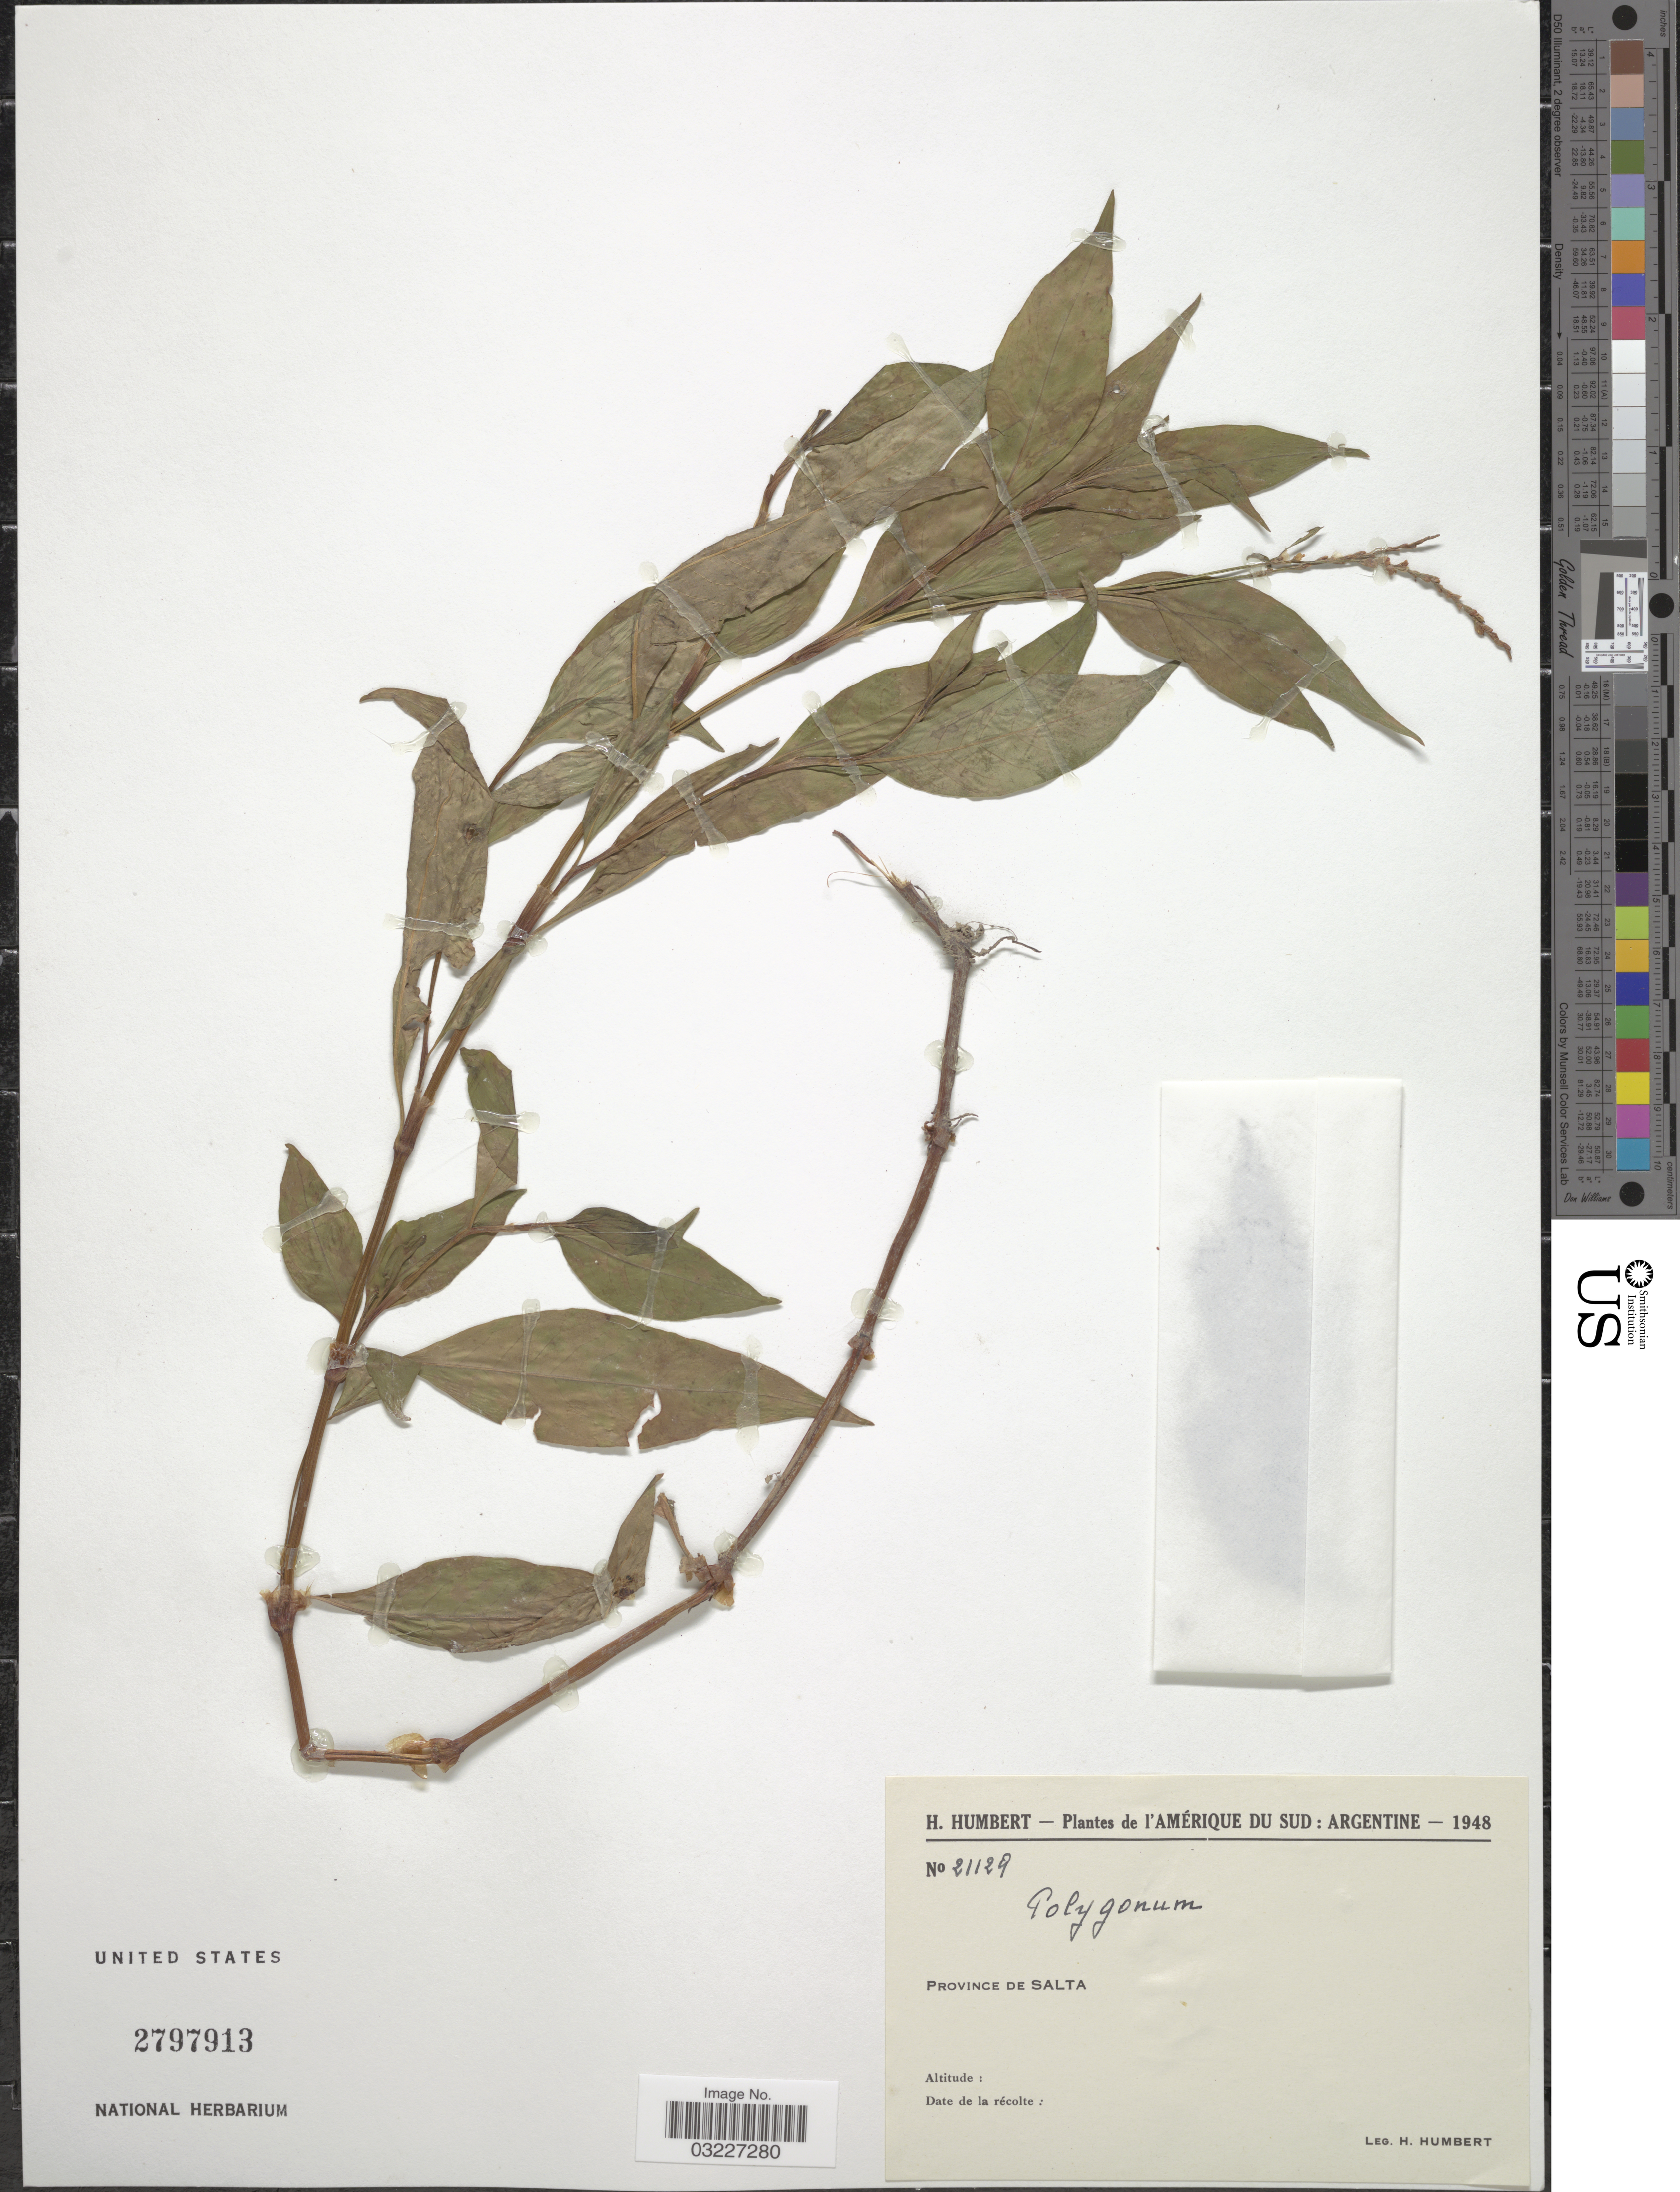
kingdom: Plantae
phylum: Tracheophyta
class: Magnoliopsida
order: Caryophyllales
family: Polygonaceae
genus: Polygonum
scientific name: Polygonum sp.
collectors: H. Humbert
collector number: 21129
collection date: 1948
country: Argentina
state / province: Salta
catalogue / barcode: US 2797913